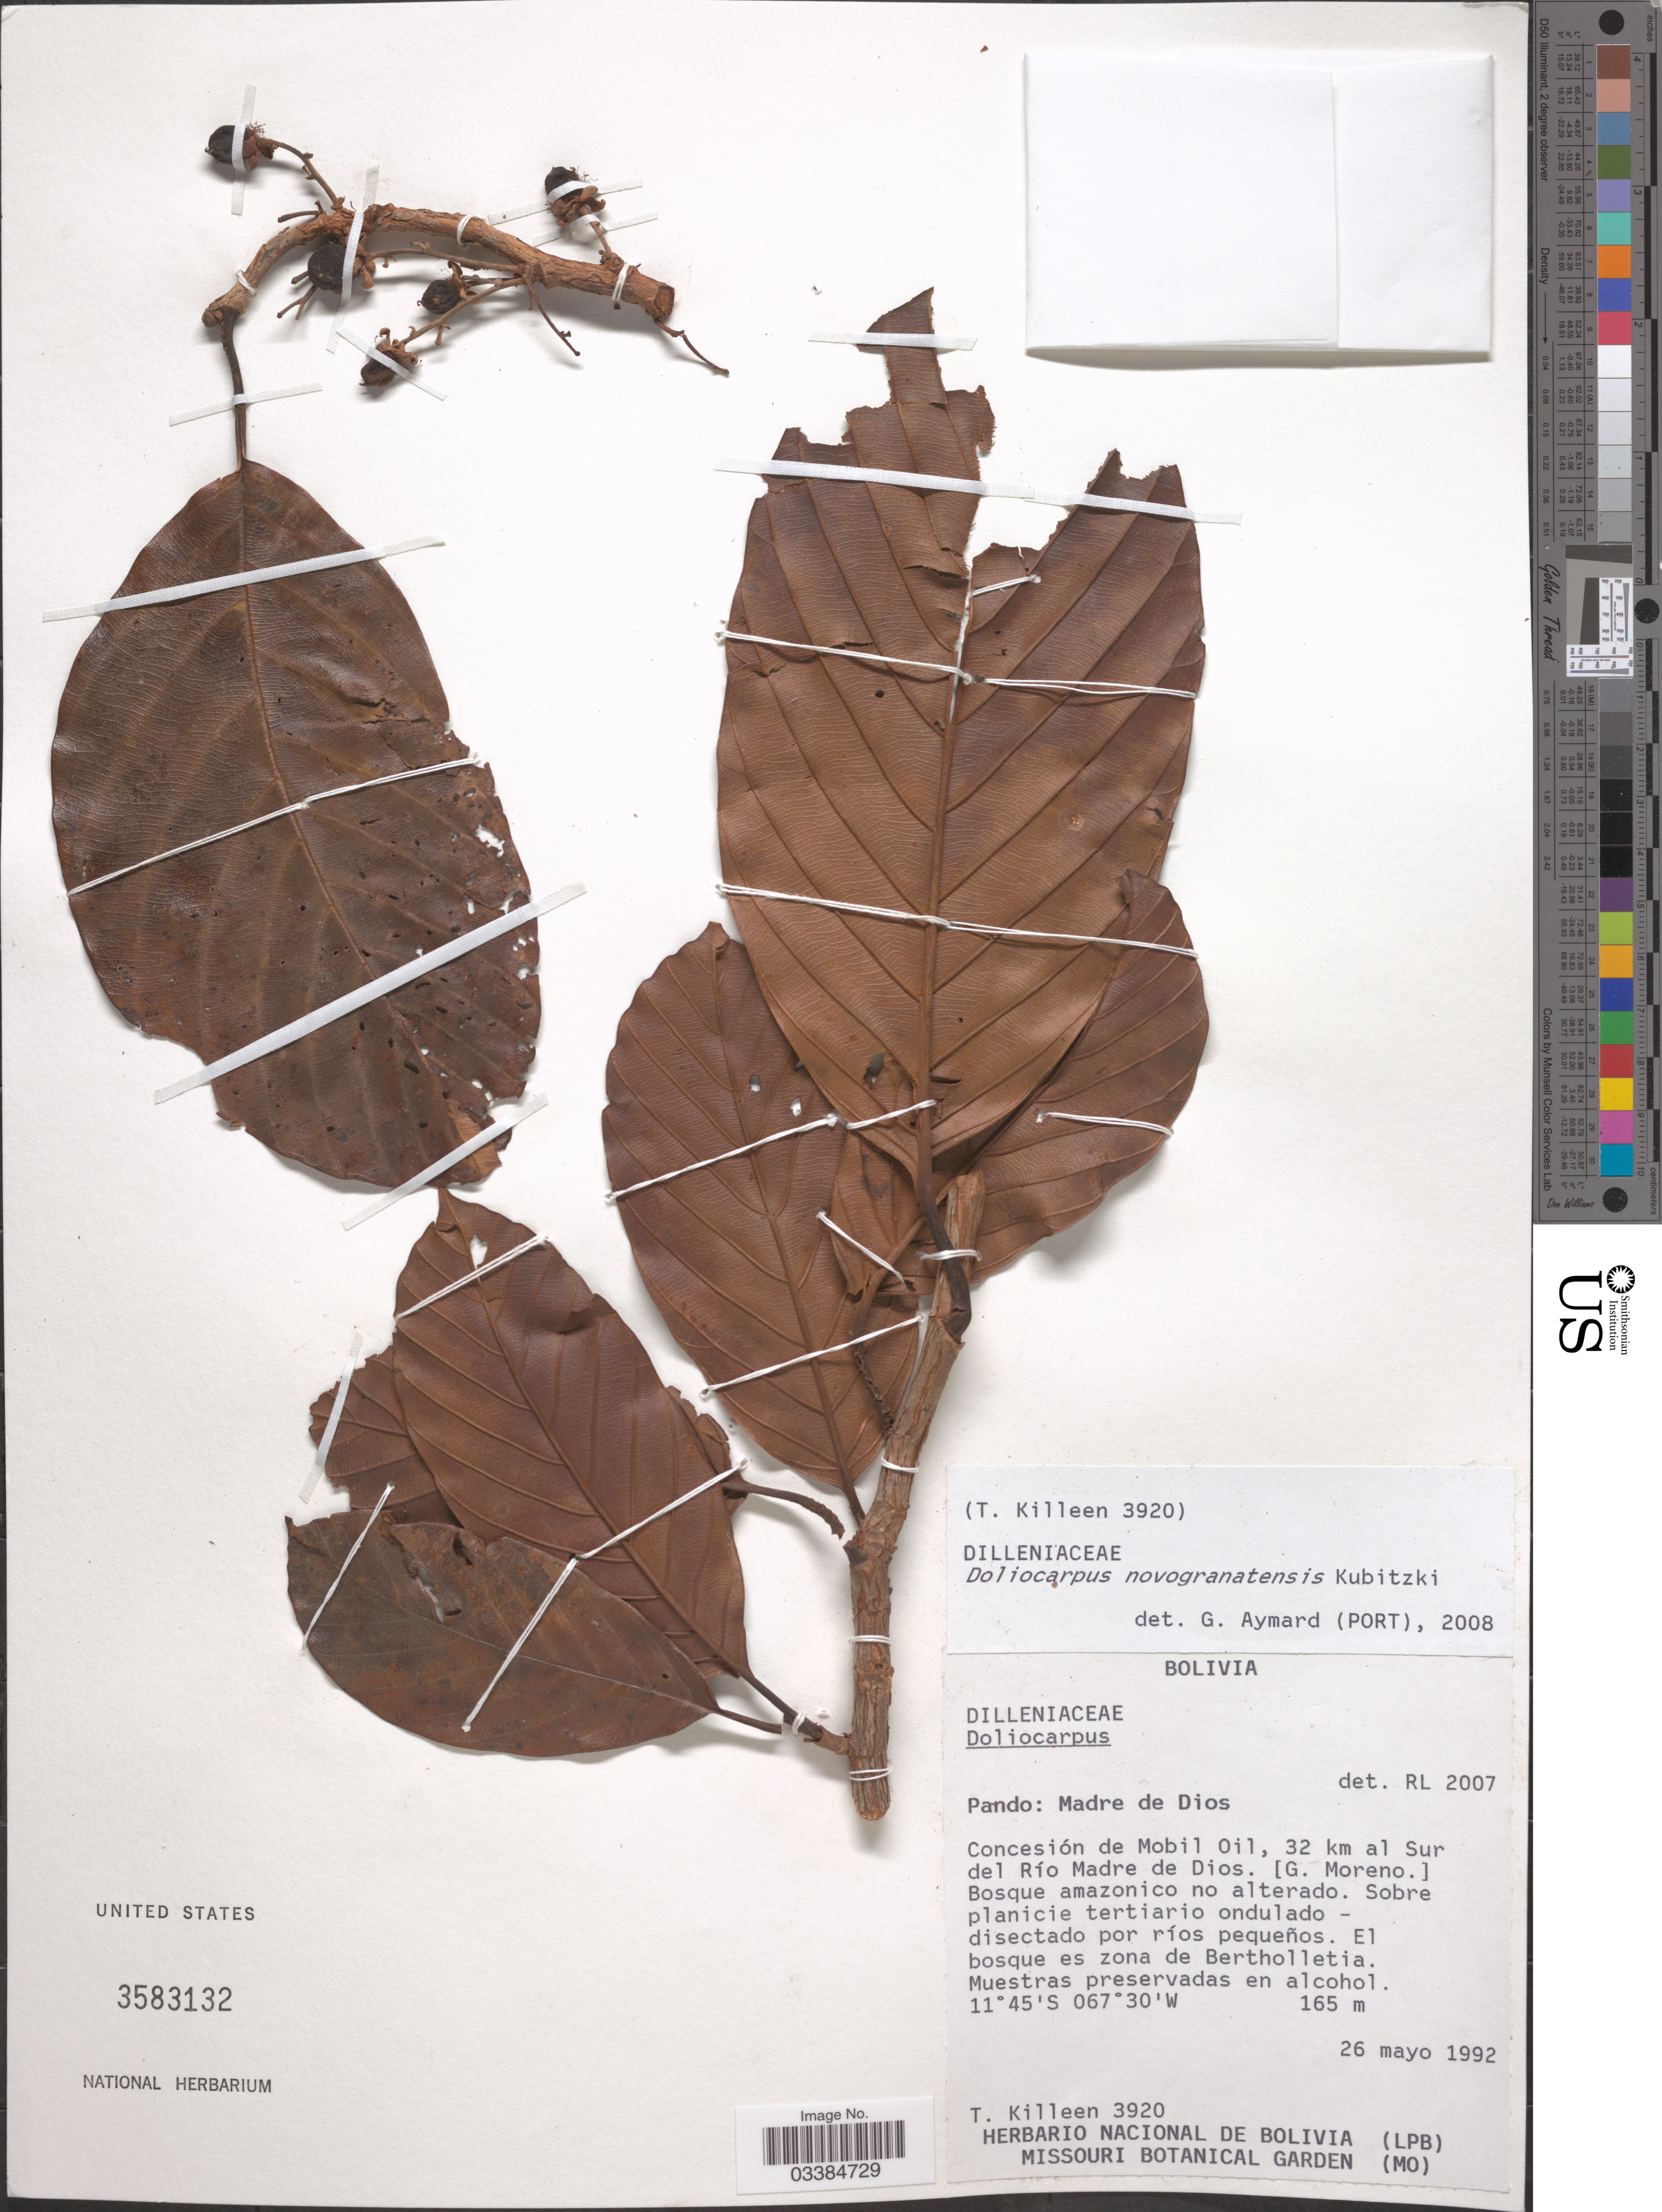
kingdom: Plantae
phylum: Tracheophyta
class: Magnoliopsida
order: Dilleniales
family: Dilleniaceae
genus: Doliocarpus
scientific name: Doliocarpus novogranatensis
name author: Kubitzki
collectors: T. J. Killeen & G. Moreno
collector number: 3920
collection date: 1992-05-26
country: Bolivia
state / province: Pando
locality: Pando: Madre de Dios. Concesión de Mobil Oil, 32 km al Sur del Río Madre de Dios.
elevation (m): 165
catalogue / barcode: US 3583132